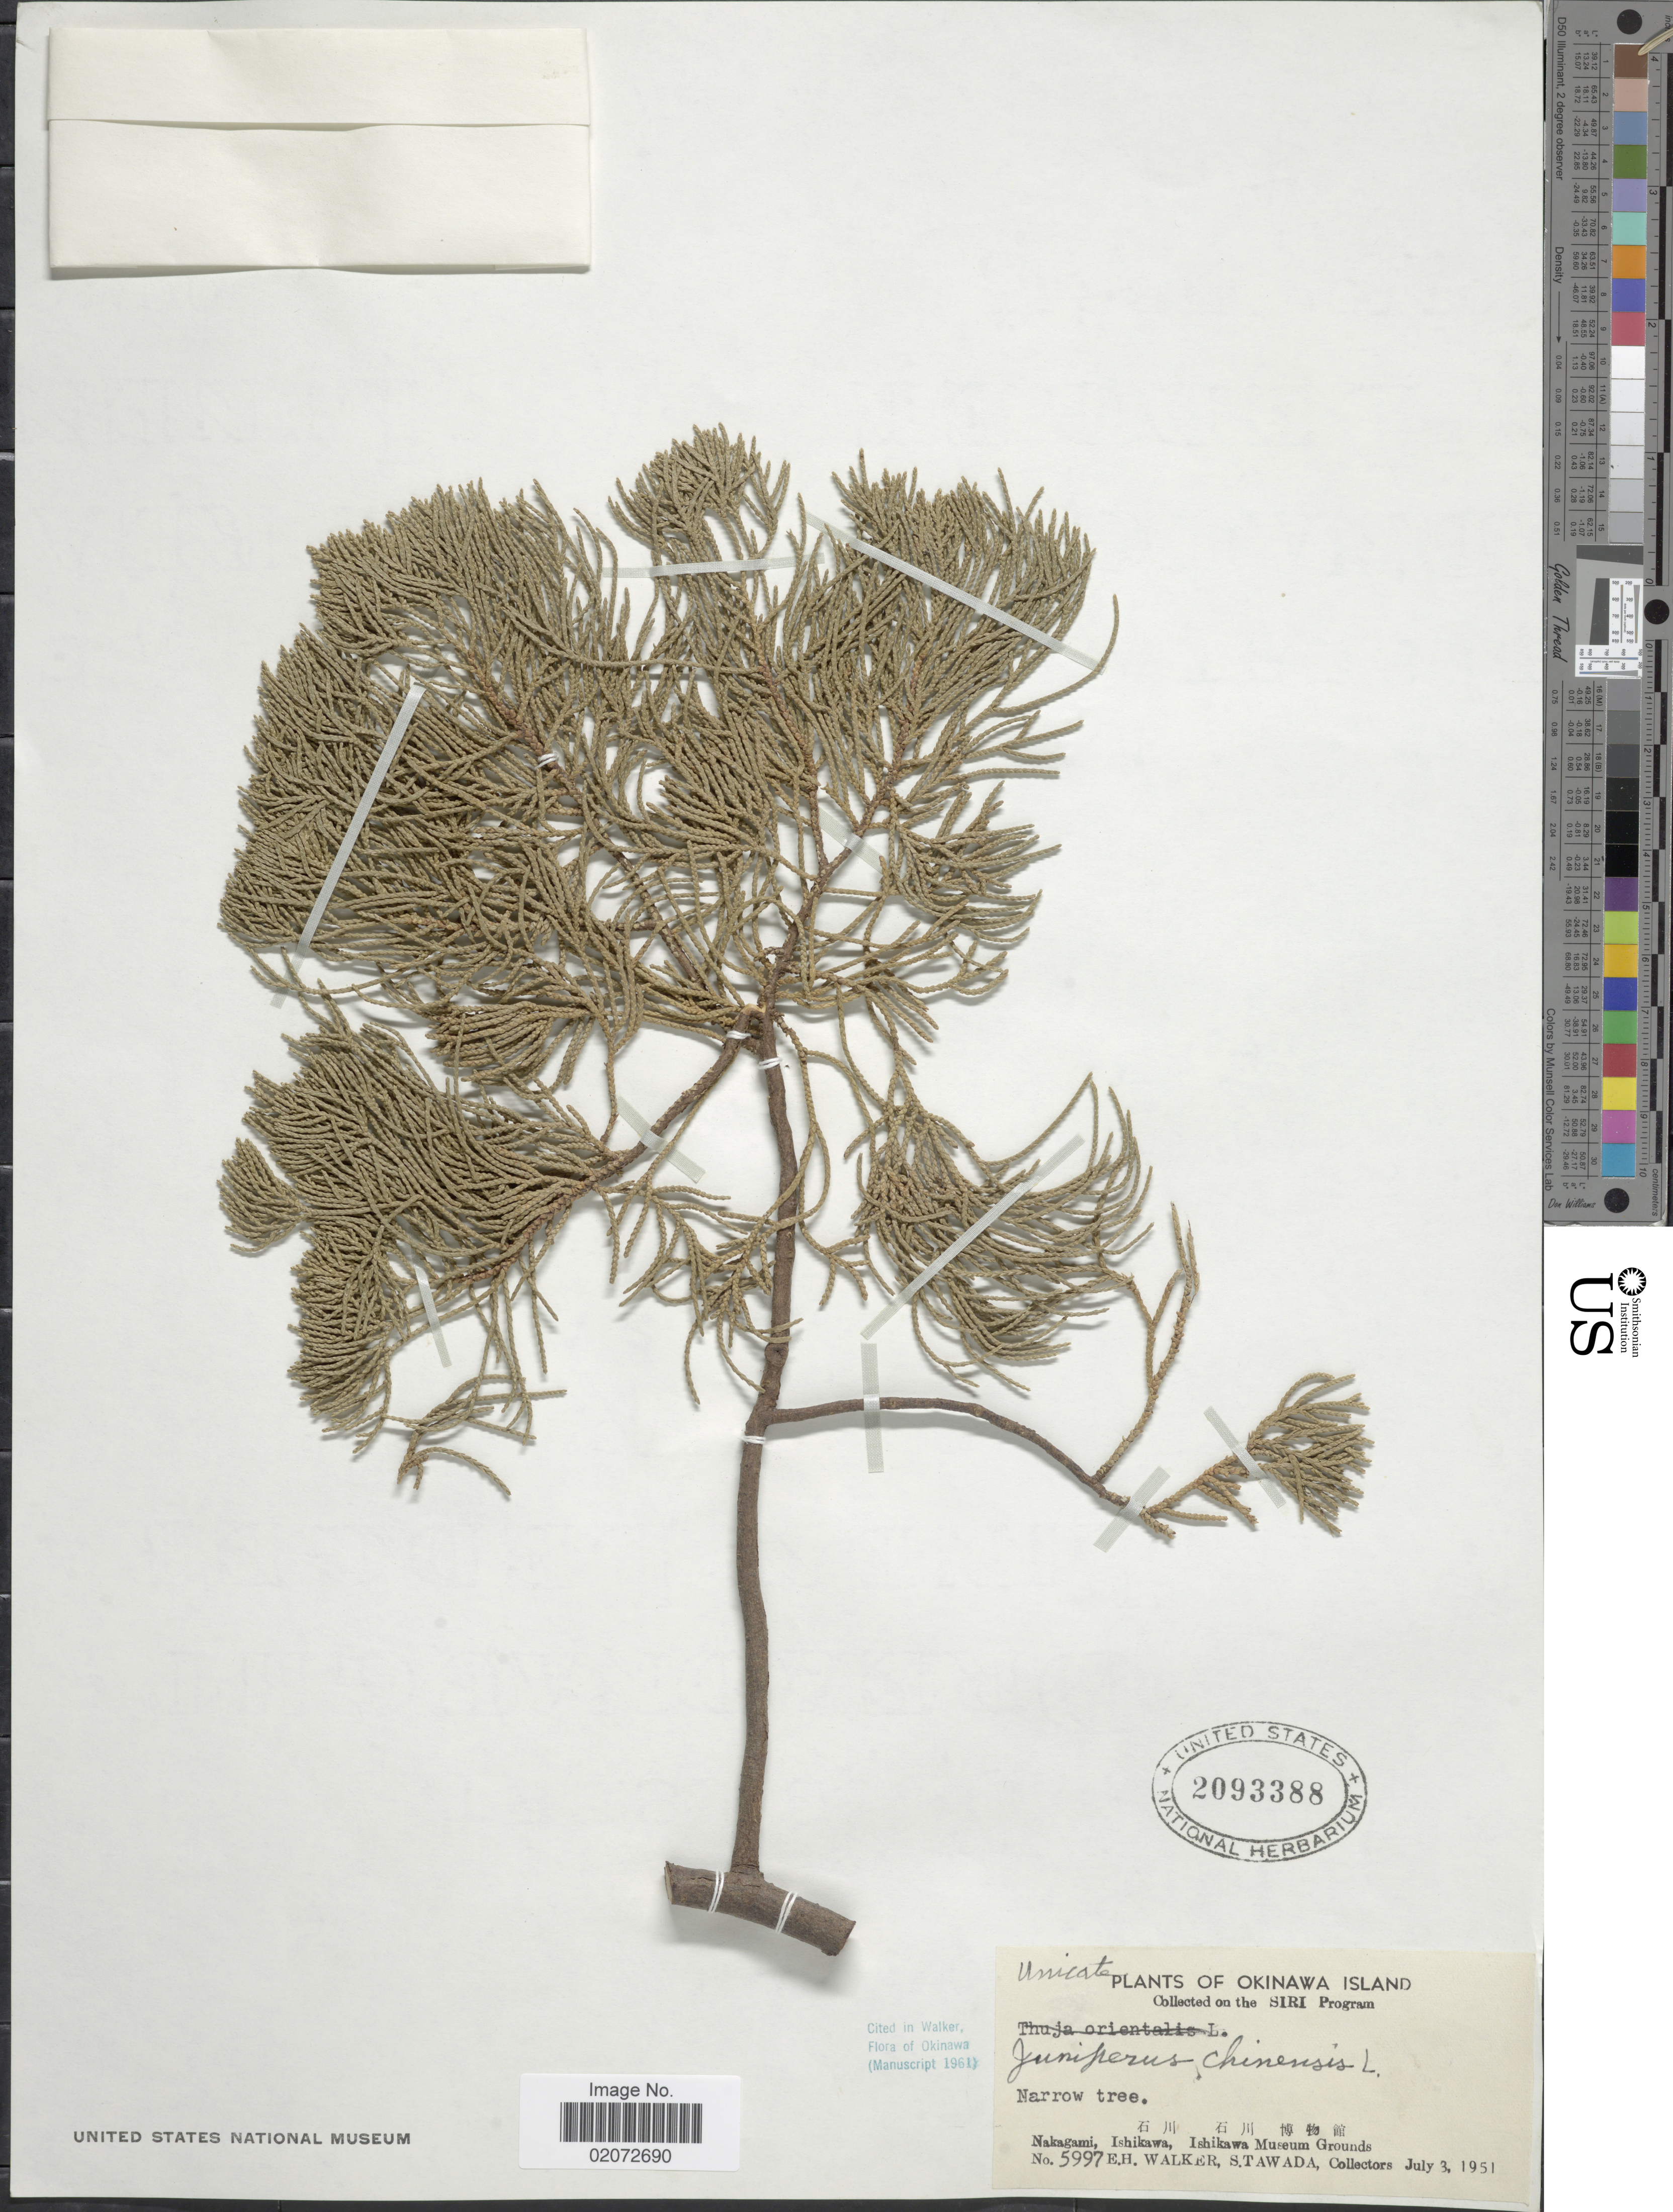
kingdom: Plantae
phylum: Tracheophyta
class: Pinopsida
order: Pinales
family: Cupressaceae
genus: Juniperus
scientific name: Juniperus chinensis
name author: L.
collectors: E. H. Walker & S. Tawada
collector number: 5997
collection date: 1951-07-03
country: Japan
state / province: Okinawa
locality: Okinawa Island, Nakagami, Ishikawa, Ishikawa Museum Grounds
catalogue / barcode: US 2093388